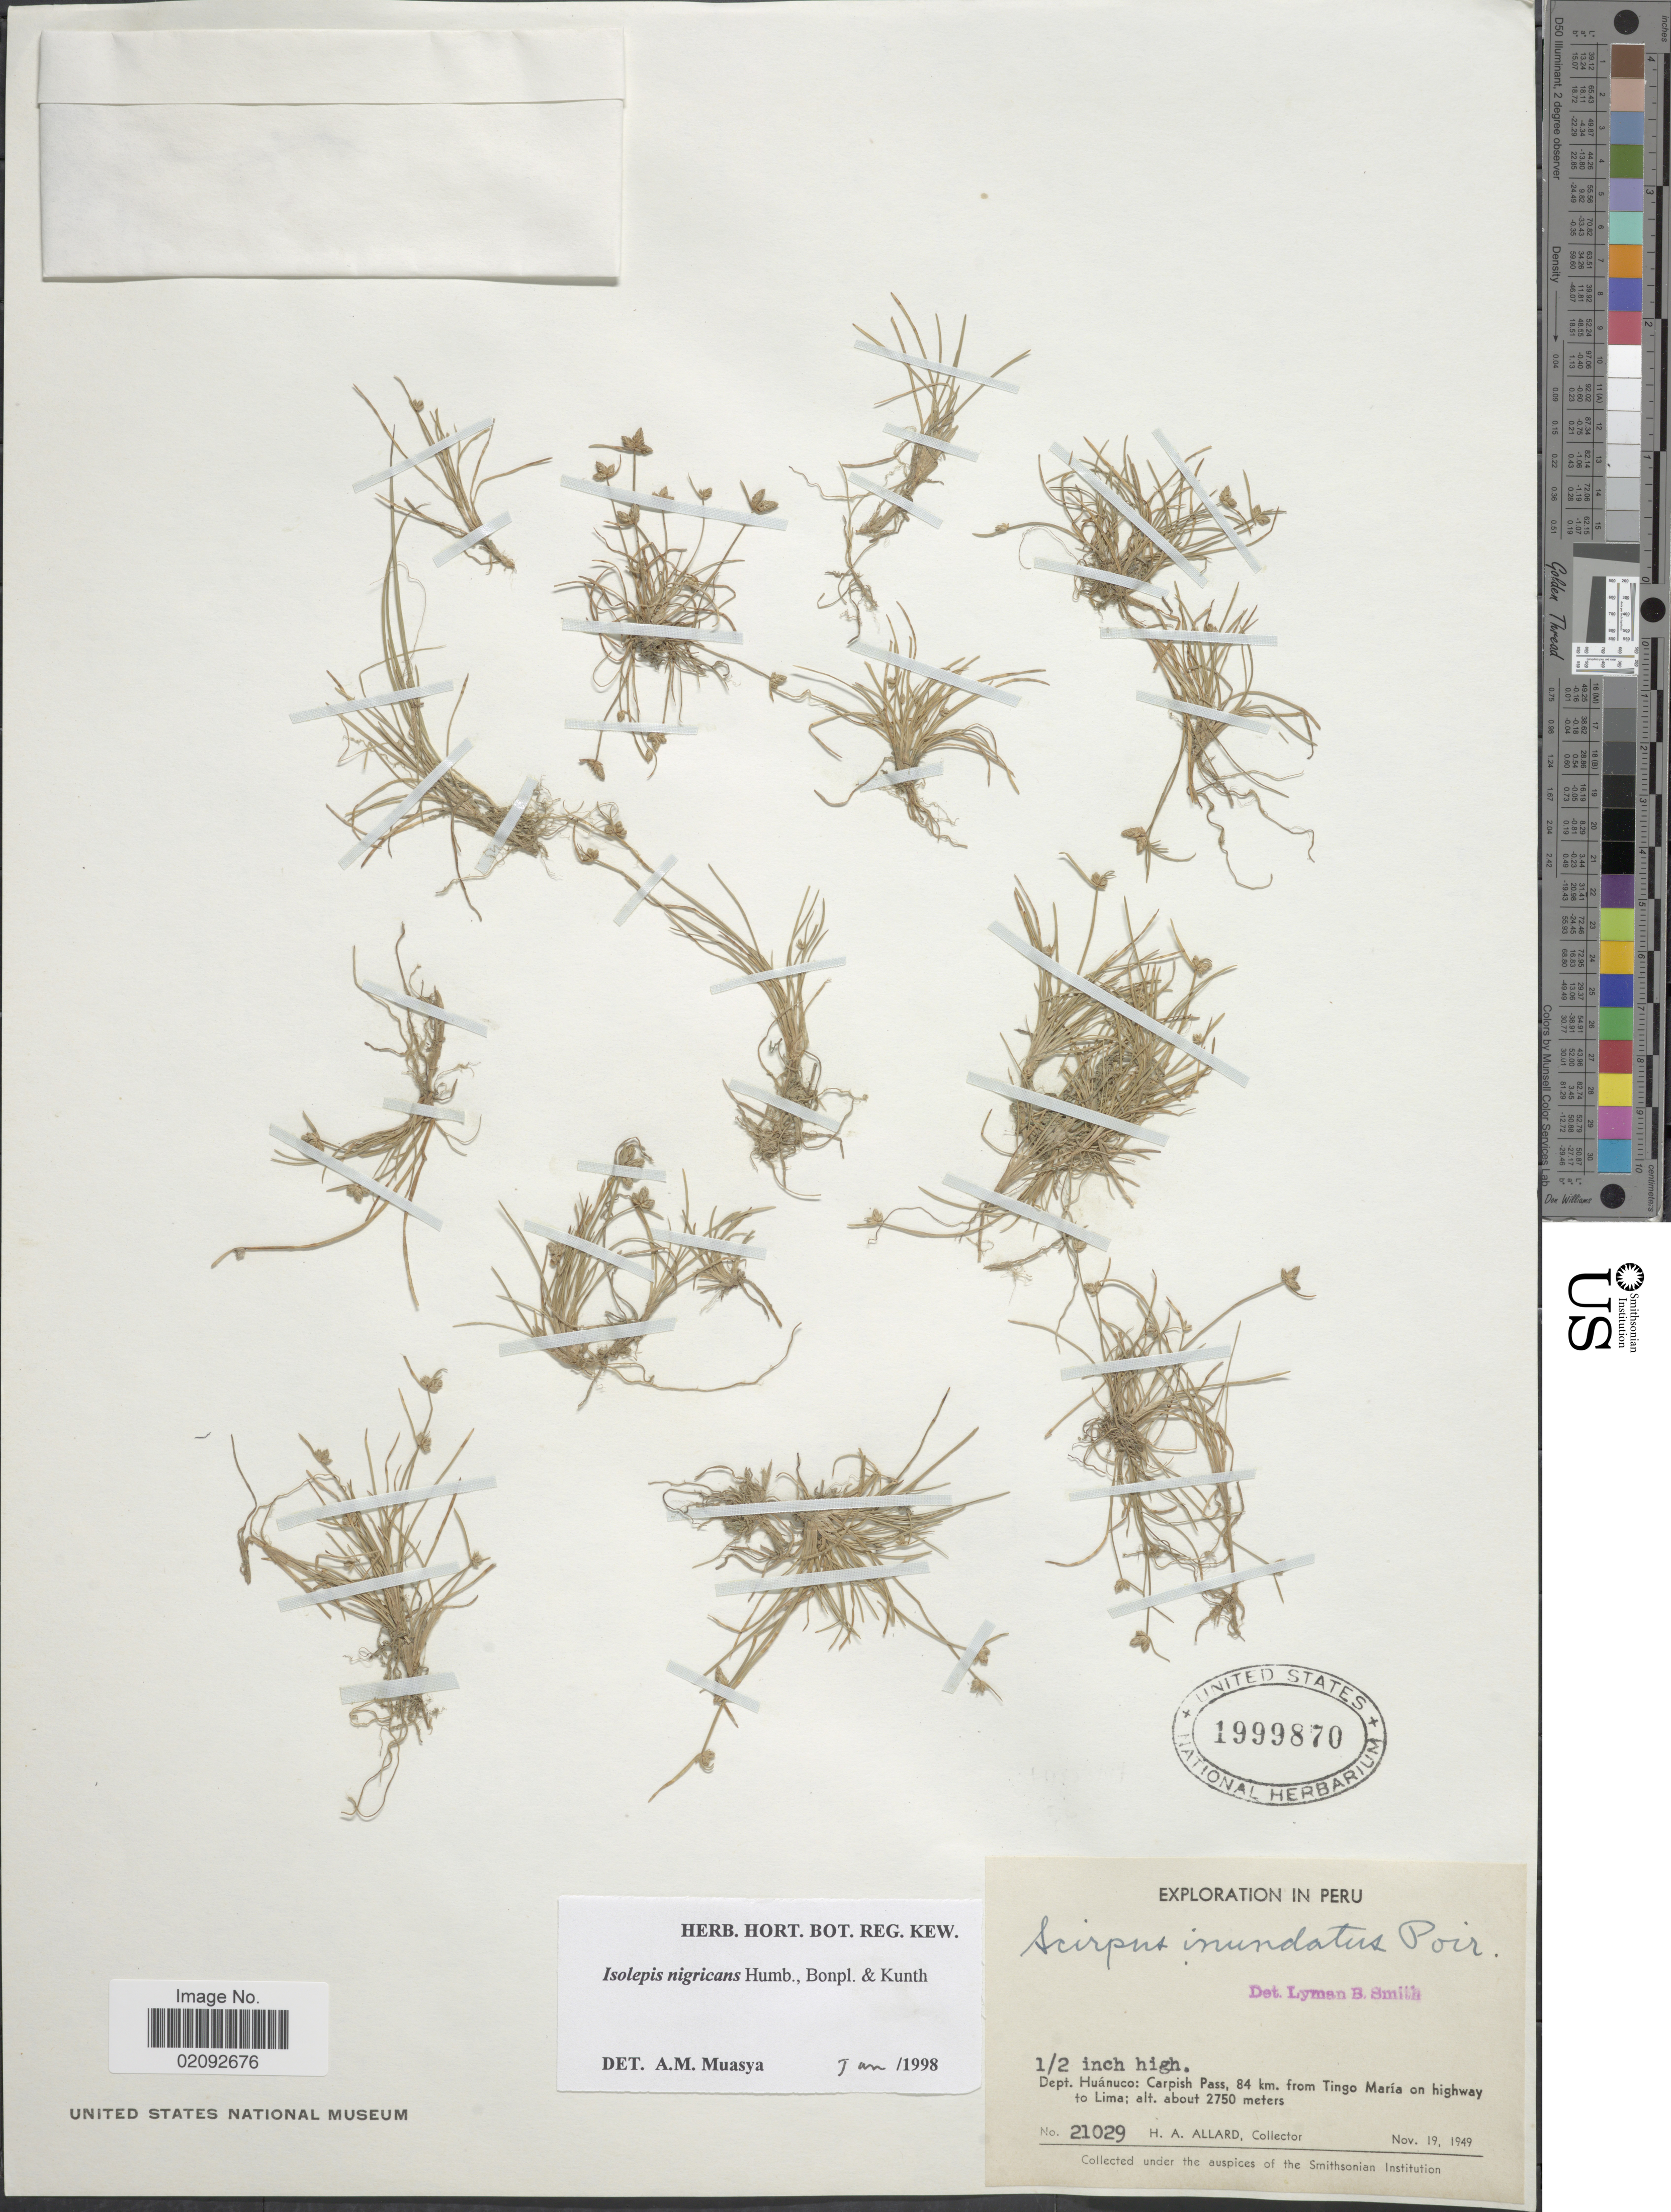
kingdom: Plantae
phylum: Tracheophyta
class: Liliopsida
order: Poales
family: Cyperaceae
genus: Isolepis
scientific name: Isolepis nigricans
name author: Kunth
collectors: H. A. Allard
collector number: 21029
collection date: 1949-11-19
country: Peru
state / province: Huánuco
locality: Carpish Pass, 84 km. from Tingo Maria on highway to Lima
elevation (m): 2750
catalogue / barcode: US 1999870